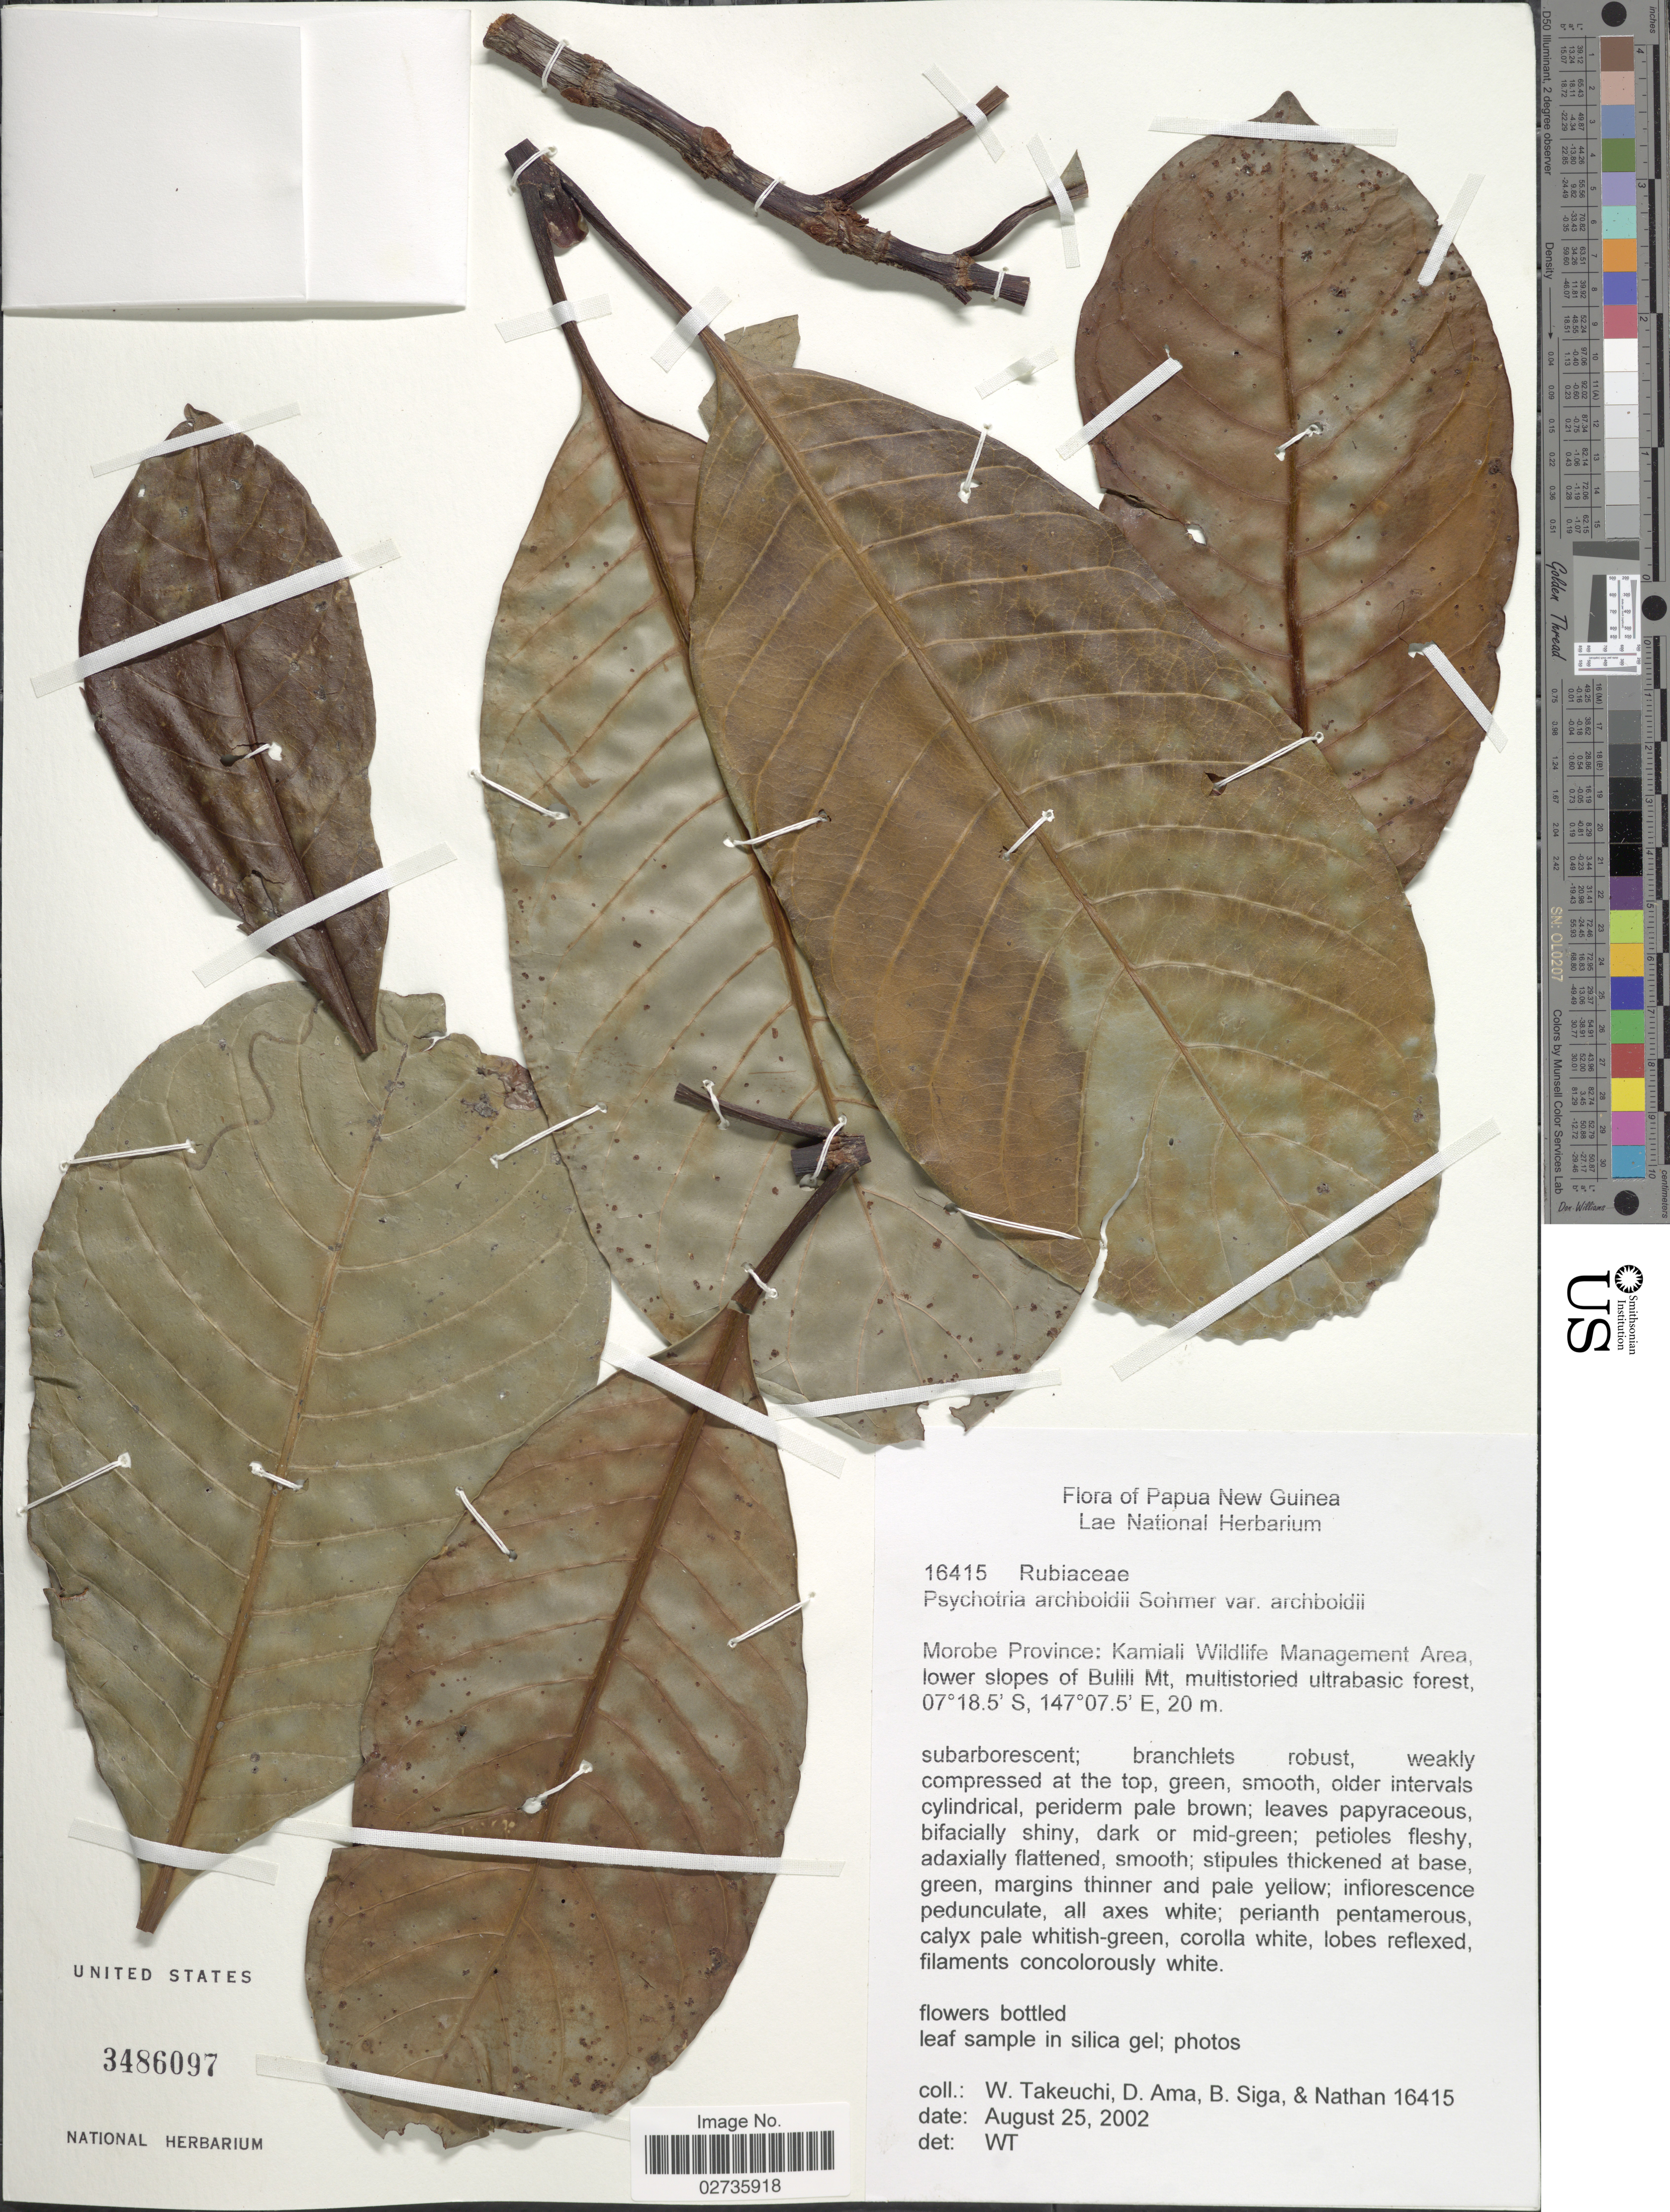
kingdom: Plantae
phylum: Tracheophyta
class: Magnoliopsida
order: Gentianales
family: Rubiaceae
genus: Psychotria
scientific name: Psychotria archboldii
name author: Sohmer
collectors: W. Takeuchi, D. Ama, B. Siga & -. Nathan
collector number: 16415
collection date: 2002-08-25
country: Papua New Guinea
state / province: Morobe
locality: Kamiali Wildlife Management Area, lower slopes of Bulili Mt, multistoried ultrabasic forest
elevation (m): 20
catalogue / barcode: US 3486097